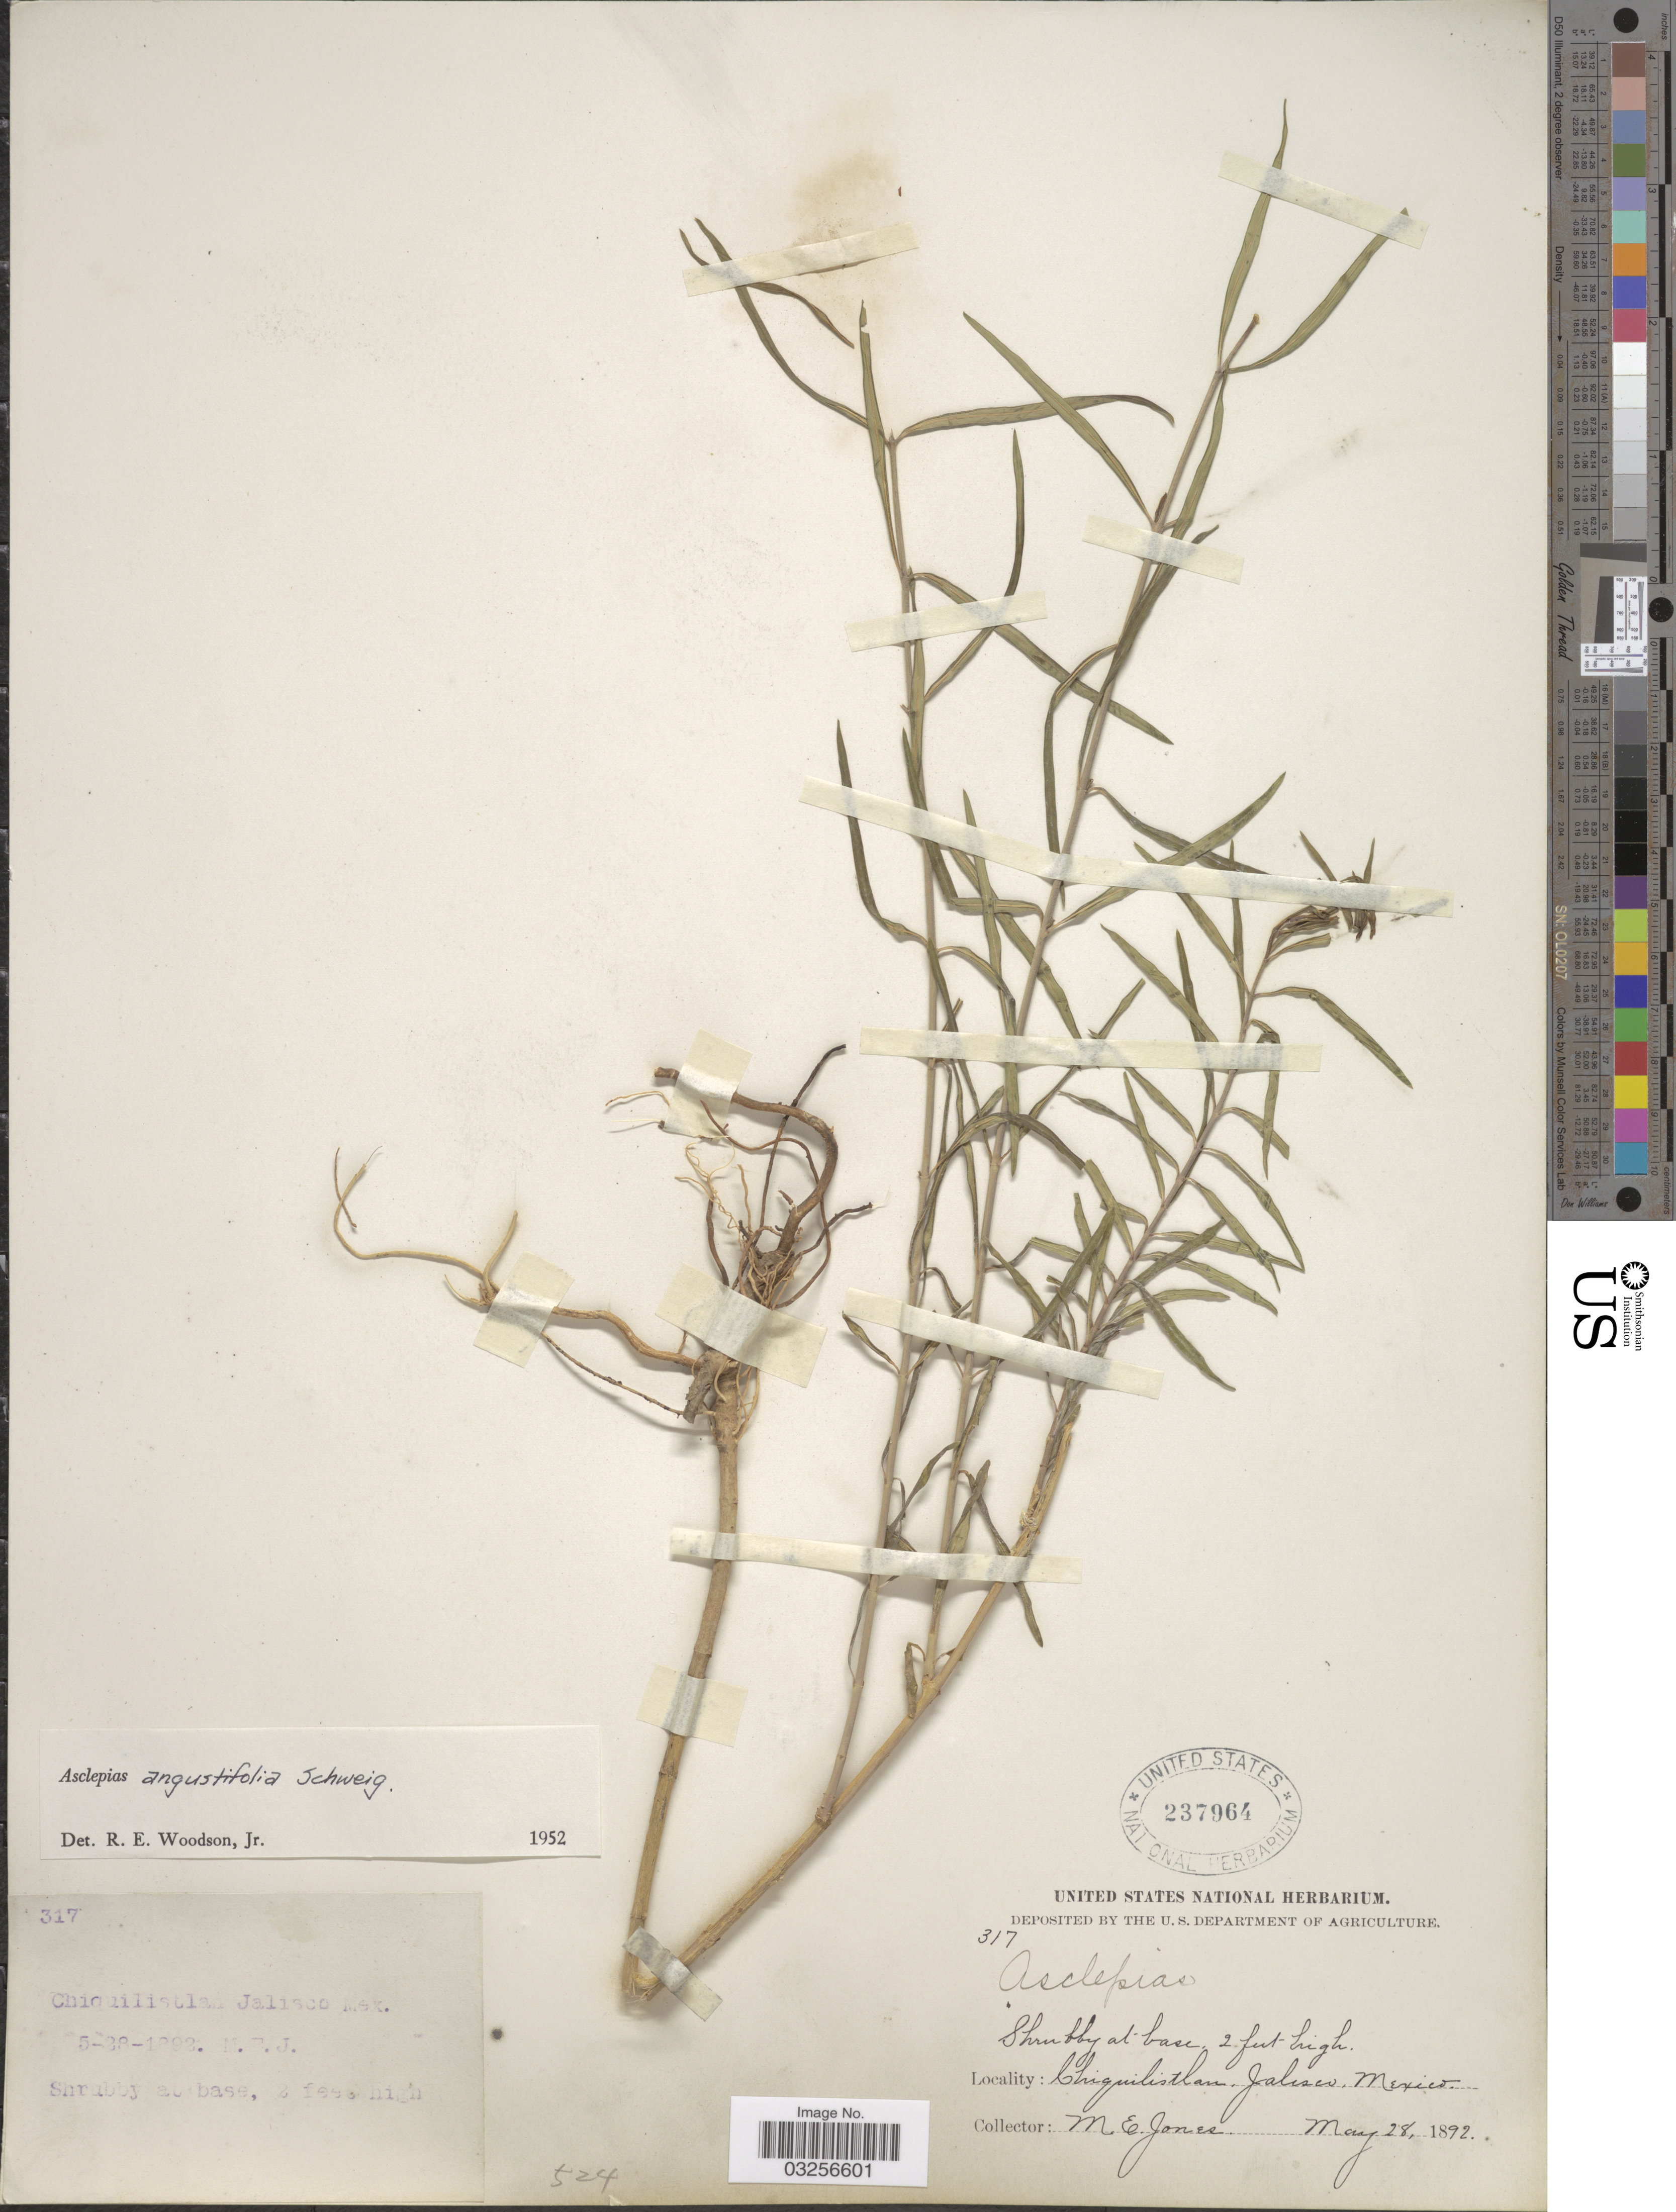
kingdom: Plantae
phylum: Tracheophyta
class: Magnoliopsida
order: Gentianales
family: Apocynaceae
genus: Asclepias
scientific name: Asclepias angustifolia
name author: Schweigg.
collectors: M. E. Jones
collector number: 317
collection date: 1892-05-28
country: Mexico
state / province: Jalisco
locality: Chiquilistlan.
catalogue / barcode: US 237964